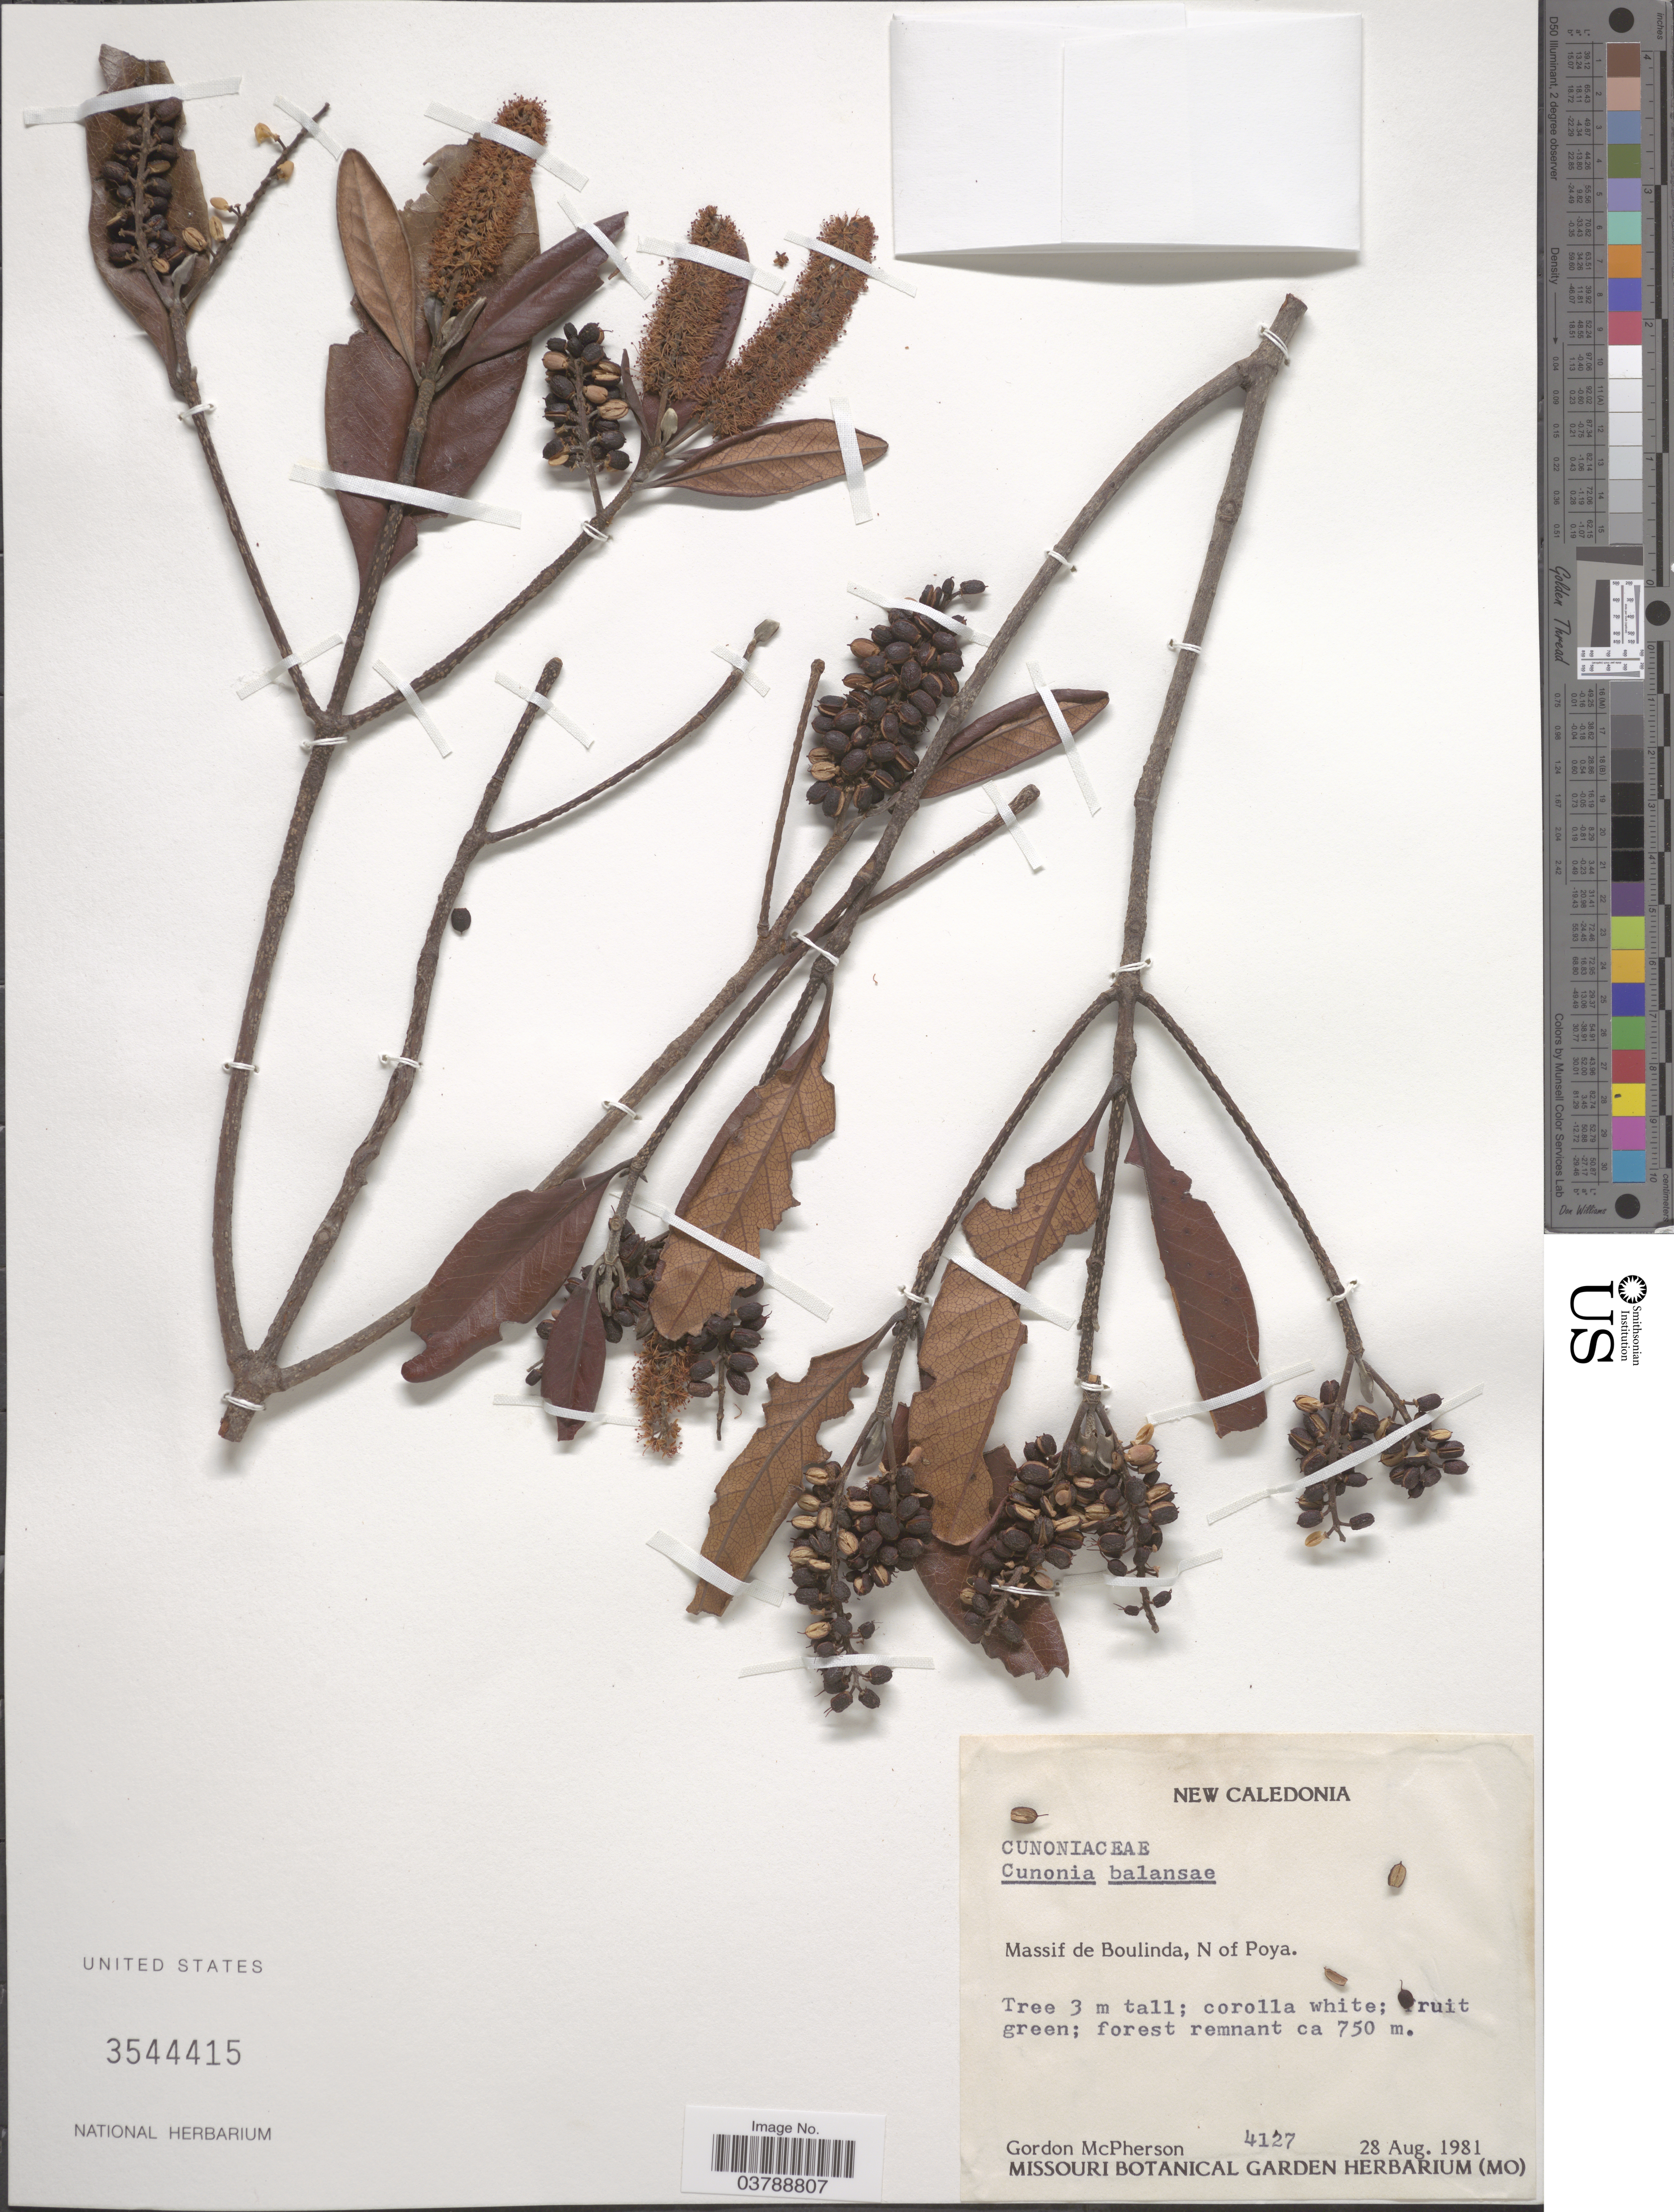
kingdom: Plantae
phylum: Tracheophyta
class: Magnoliopsida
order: Oxalidales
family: Cunoniaceae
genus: Cunonia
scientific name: Cunonia balansae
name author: Brongn. & Gris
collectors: G. D. McPherson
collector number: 4127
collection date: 1981-08-28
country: New Caledonia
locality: Massif de Boulinda, N of Poya.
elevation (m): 750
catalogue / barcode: US 3544415